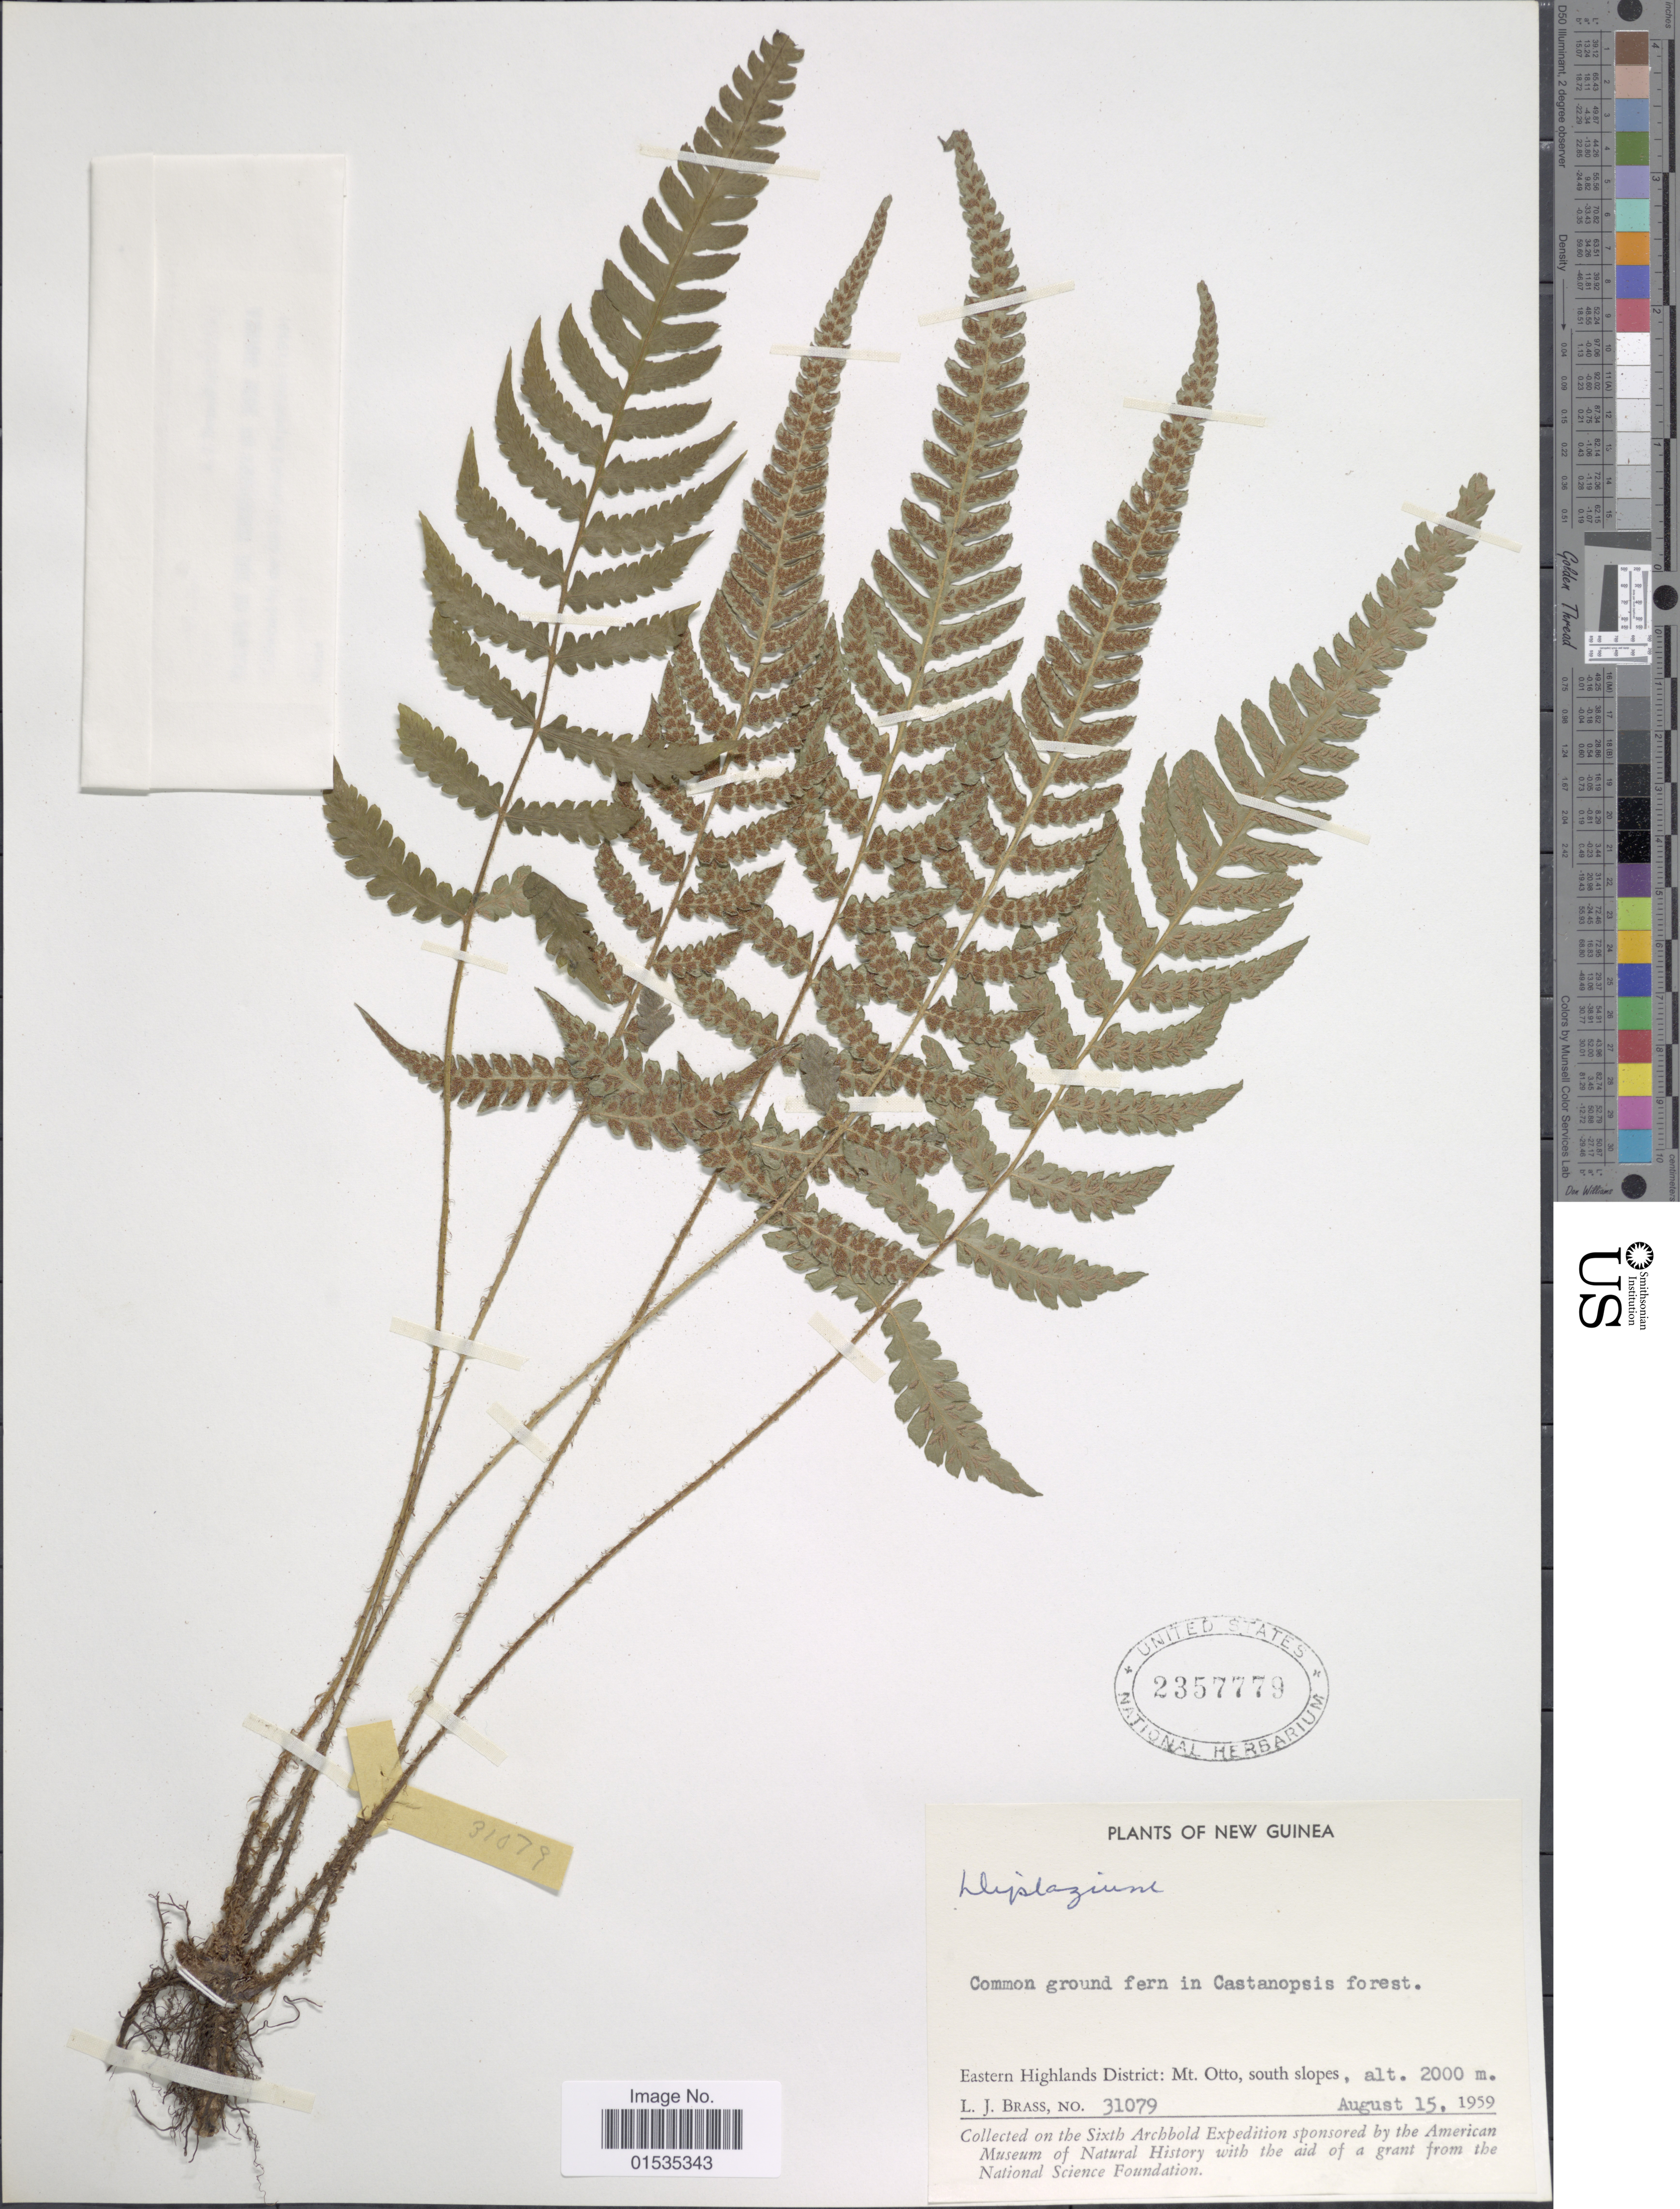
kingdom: Plantae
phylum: Tracheophyta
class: Polypodiopsida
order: Polypodiales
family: Athyriaceae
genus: Diplazium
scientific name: Diplazium sp.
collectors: L. J. Brass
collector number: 31079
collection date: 1959-08-15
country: Papua New Guinea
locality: Eastern Higlands District; Mt. Otto, south slopes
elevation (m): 2000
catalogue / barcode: US 2357779